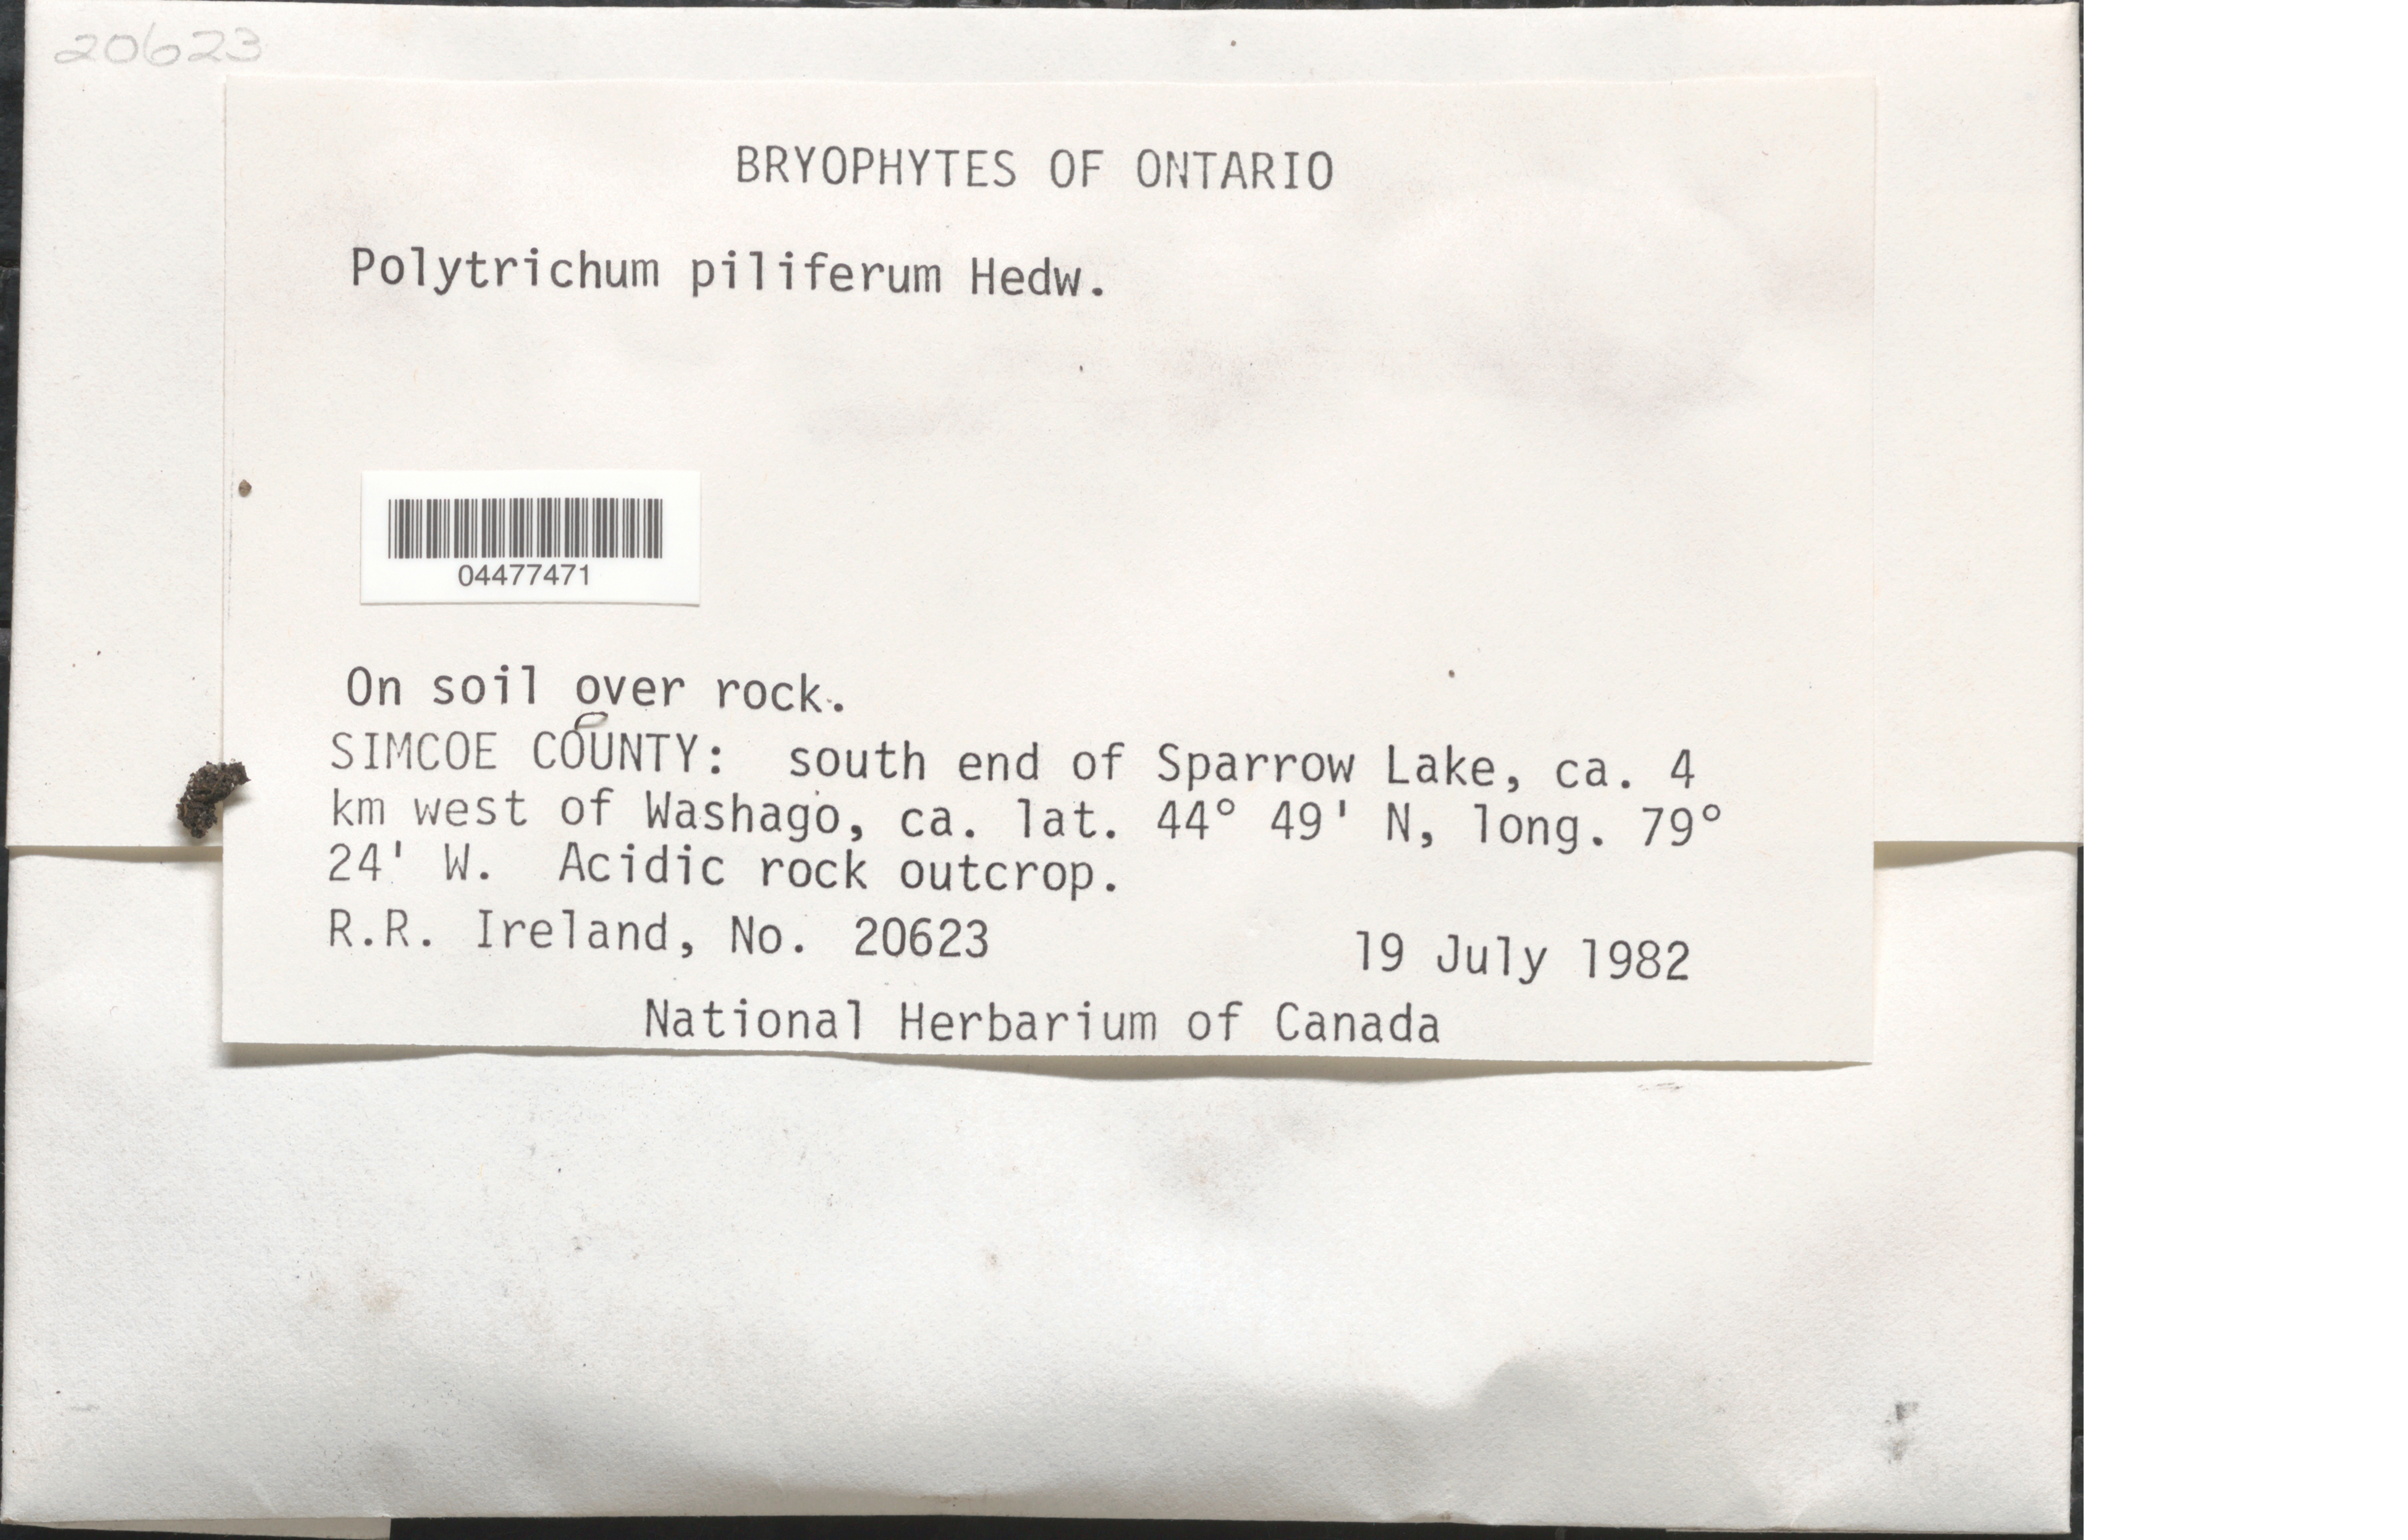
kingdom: Plantae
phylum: Bryophyta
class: Polytrichopsida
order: Polytrichales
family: Polytrichaceae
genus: Polytrichum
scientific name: Polytrichum piliferum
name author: Hedw.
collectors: R. Ireland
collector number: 20623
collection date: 1982-07-19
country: Canada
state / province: Ontario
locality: On soil over rock. Simcoe County: south end of Sparrow Lake, ca. 4 km west of Washago.